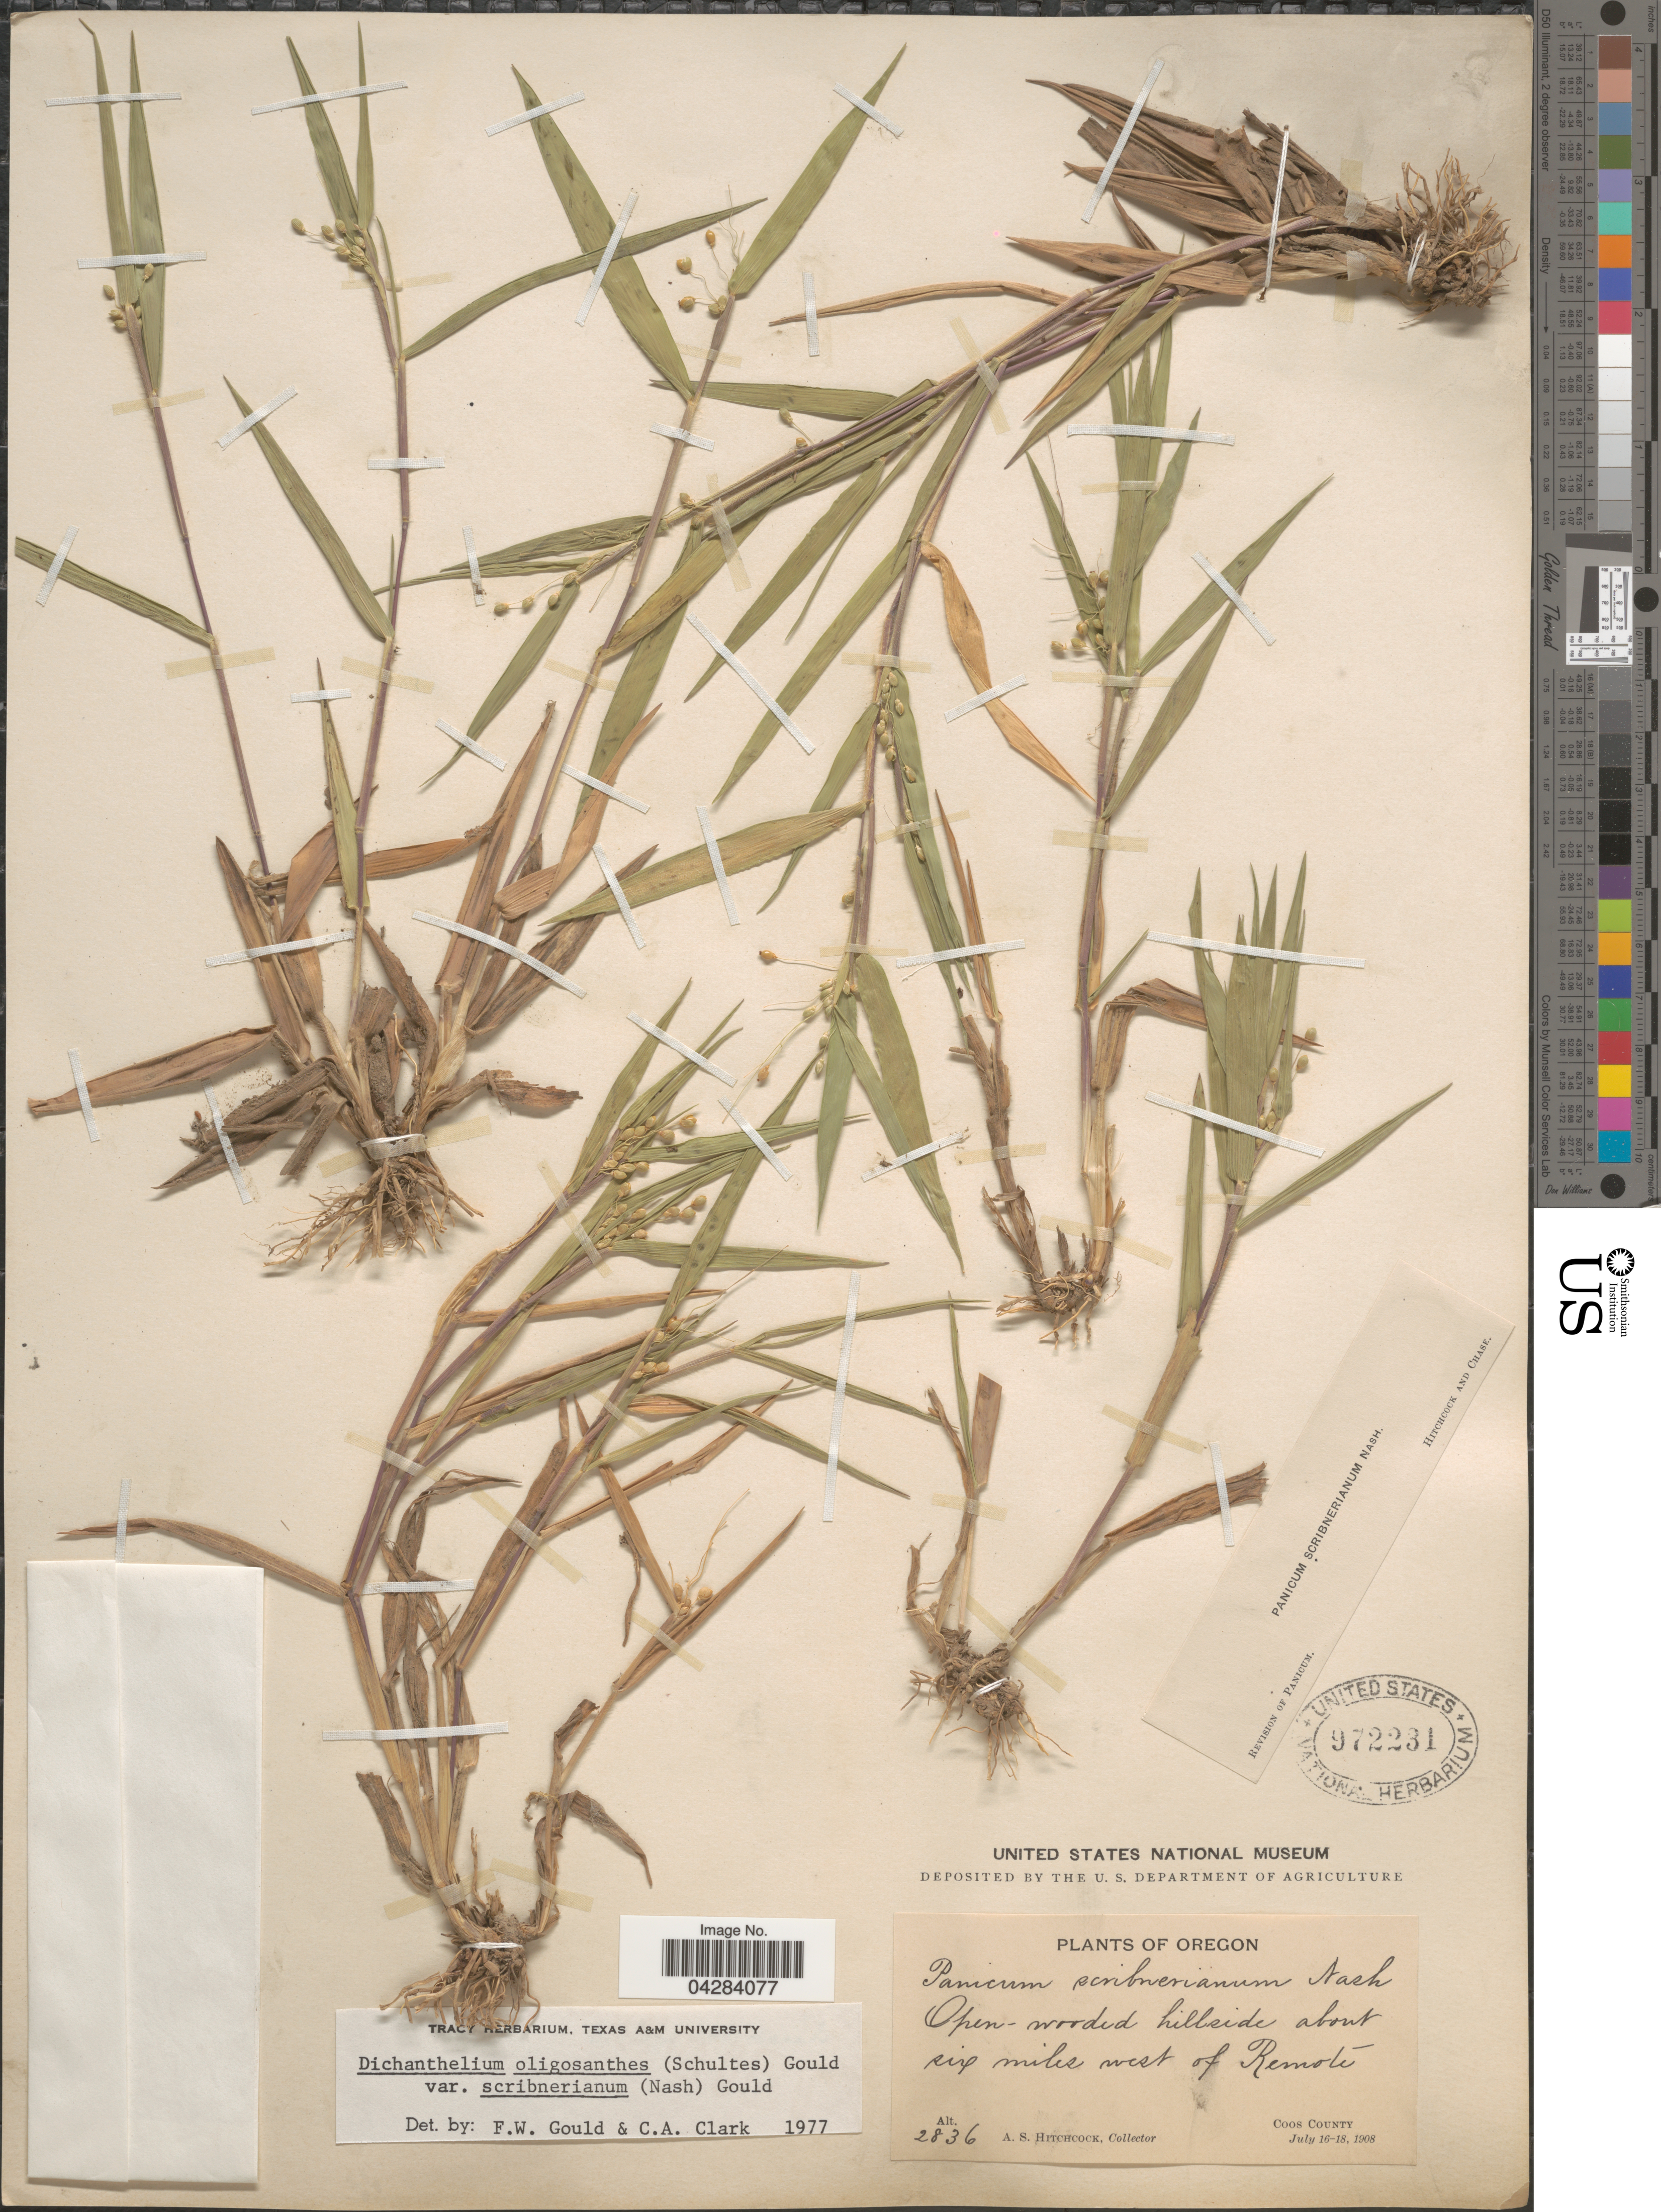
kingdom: Plantae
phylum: Tracheophyta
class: Liliopsida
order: Poales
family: Poaceae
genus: Dichanthelium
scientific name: Dichanthelium oligosanthes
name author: (Schult.) Gould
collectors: A. S. Hitchcock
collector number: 2836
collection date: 1908-07-16/1908-07-18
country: United States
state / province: Oregon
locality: Open-wooded hillside about six miles west of Remote. Coos County.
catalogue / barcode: US 972231